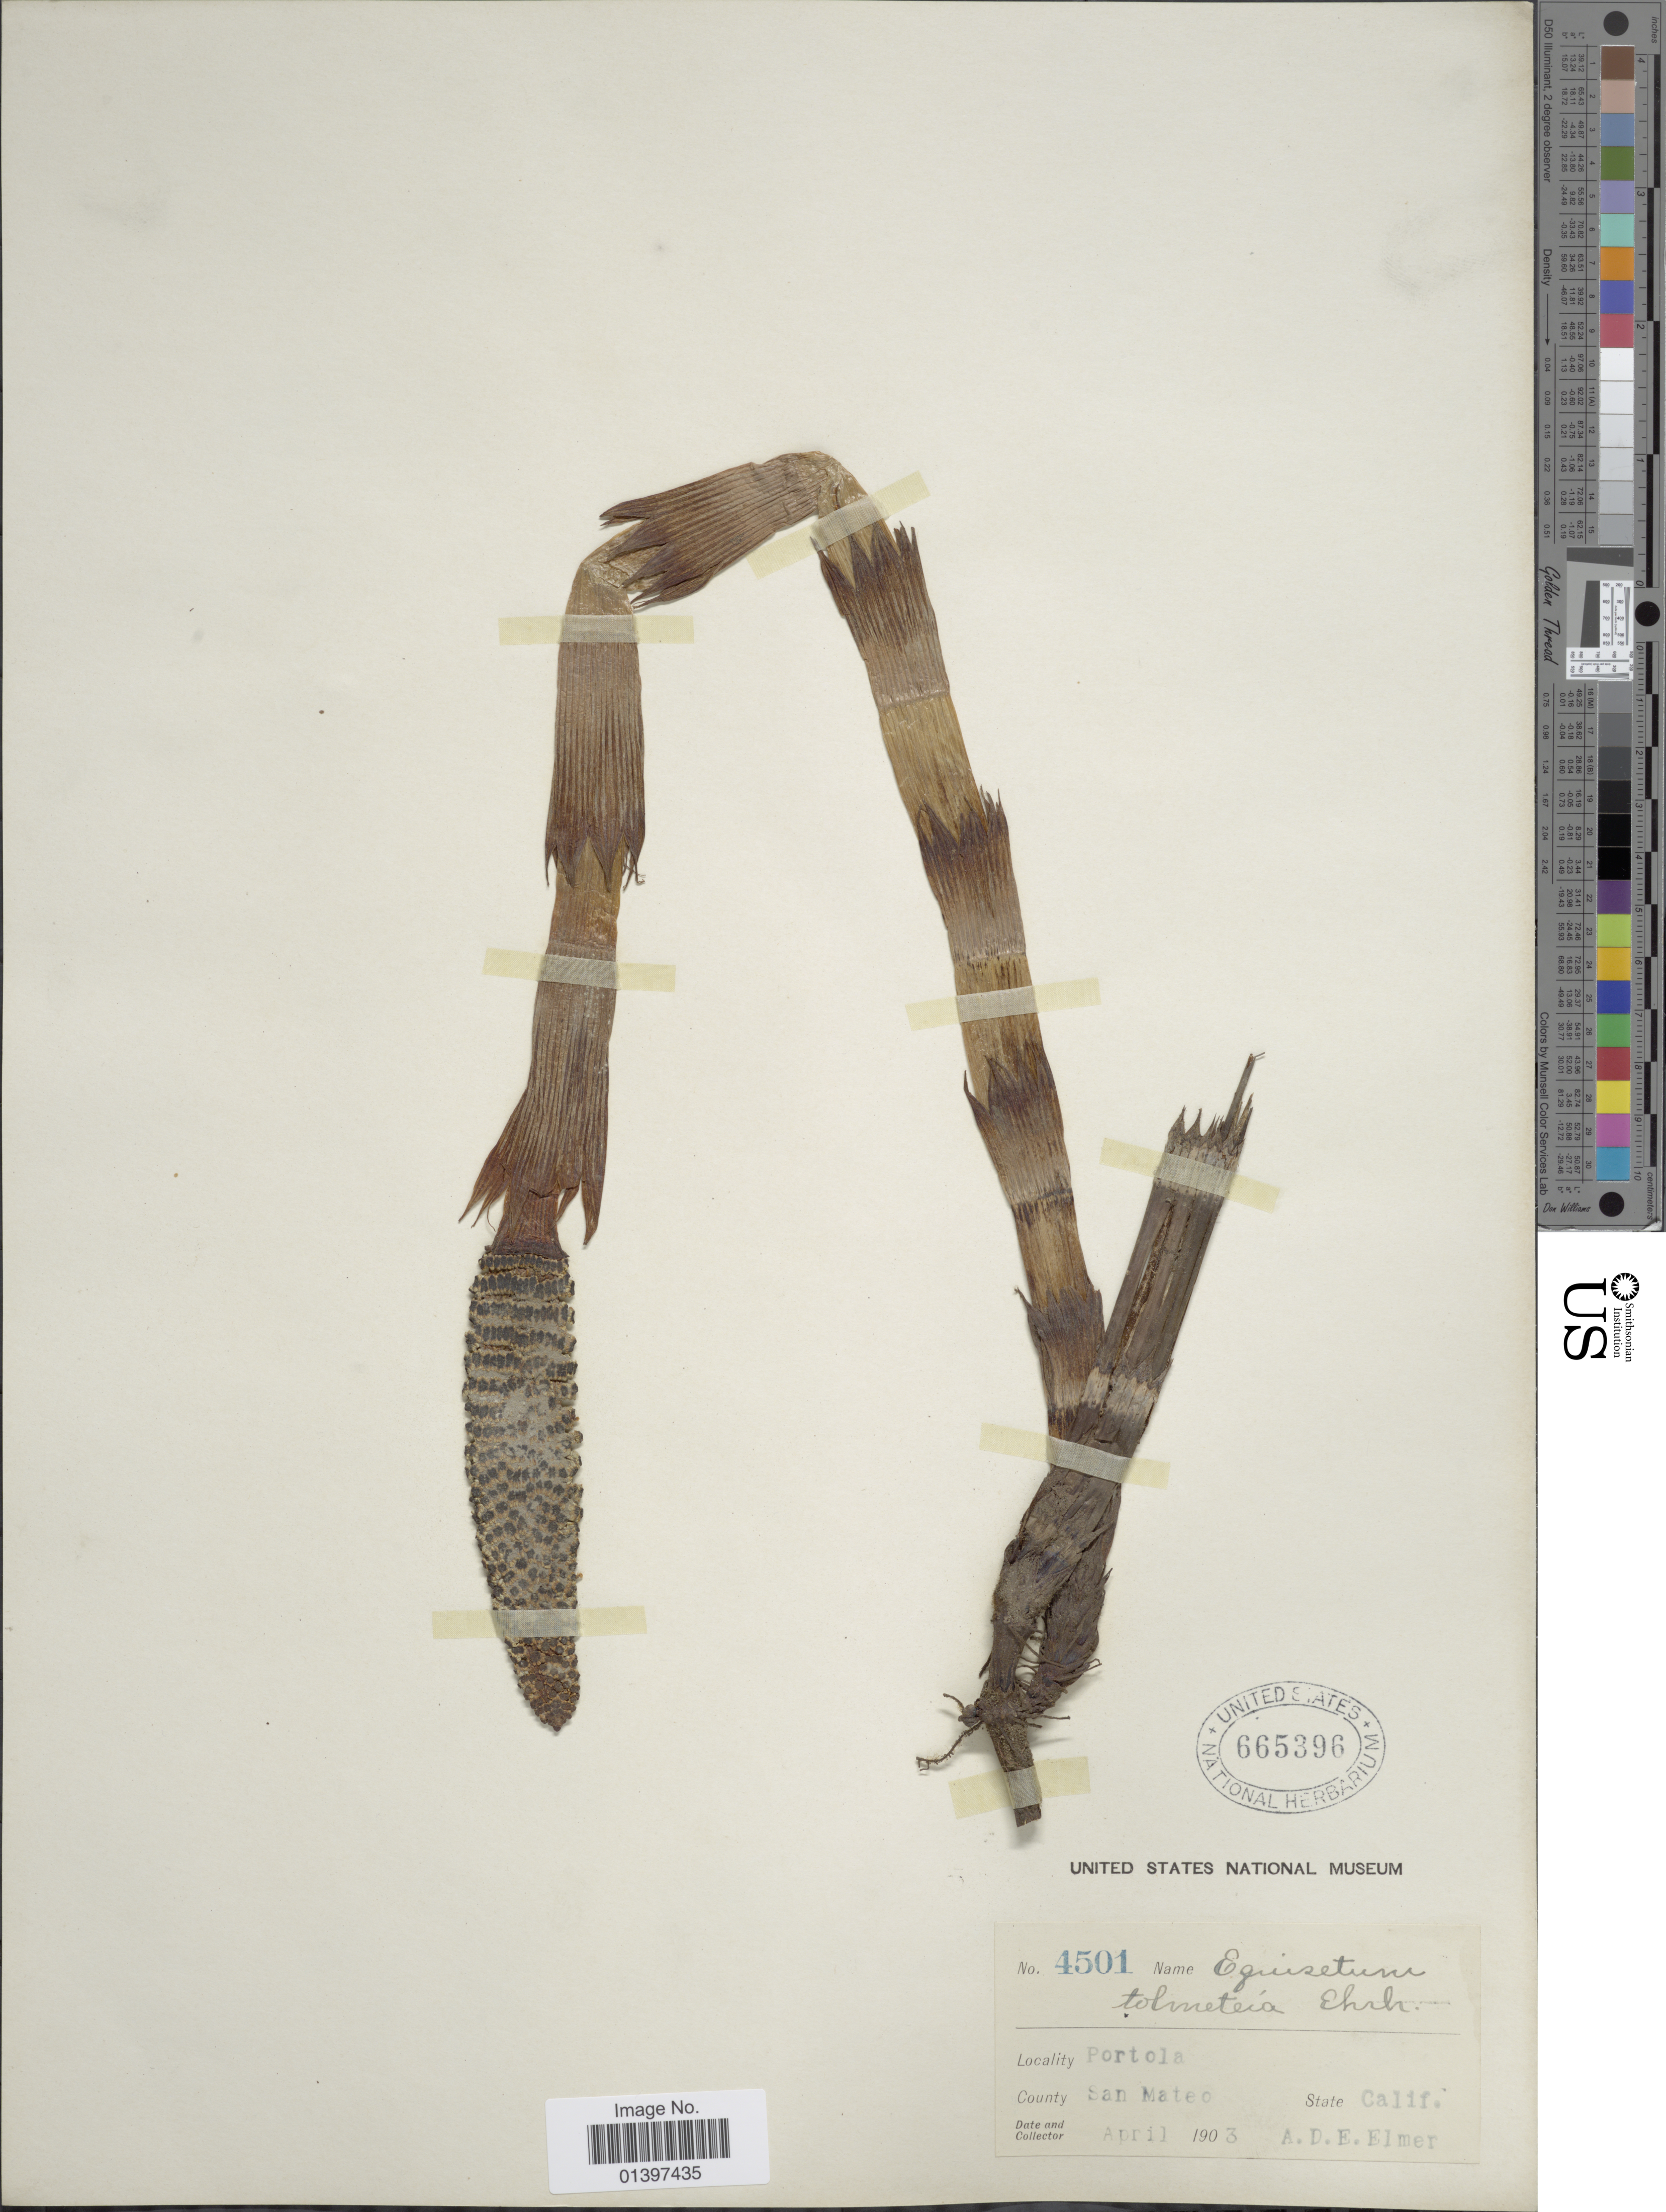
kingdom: Plantae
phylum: Tracheophyta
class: Polypodiopsida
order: Equisetales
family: Equisetaceae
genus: Equisetum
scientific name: Equisetum telmateia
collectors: A. D. E. Elmer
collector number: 4501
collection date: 1903-04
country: United States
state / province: California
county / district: San Mateo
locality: Portola, San Mateo County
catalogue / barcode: US 665396